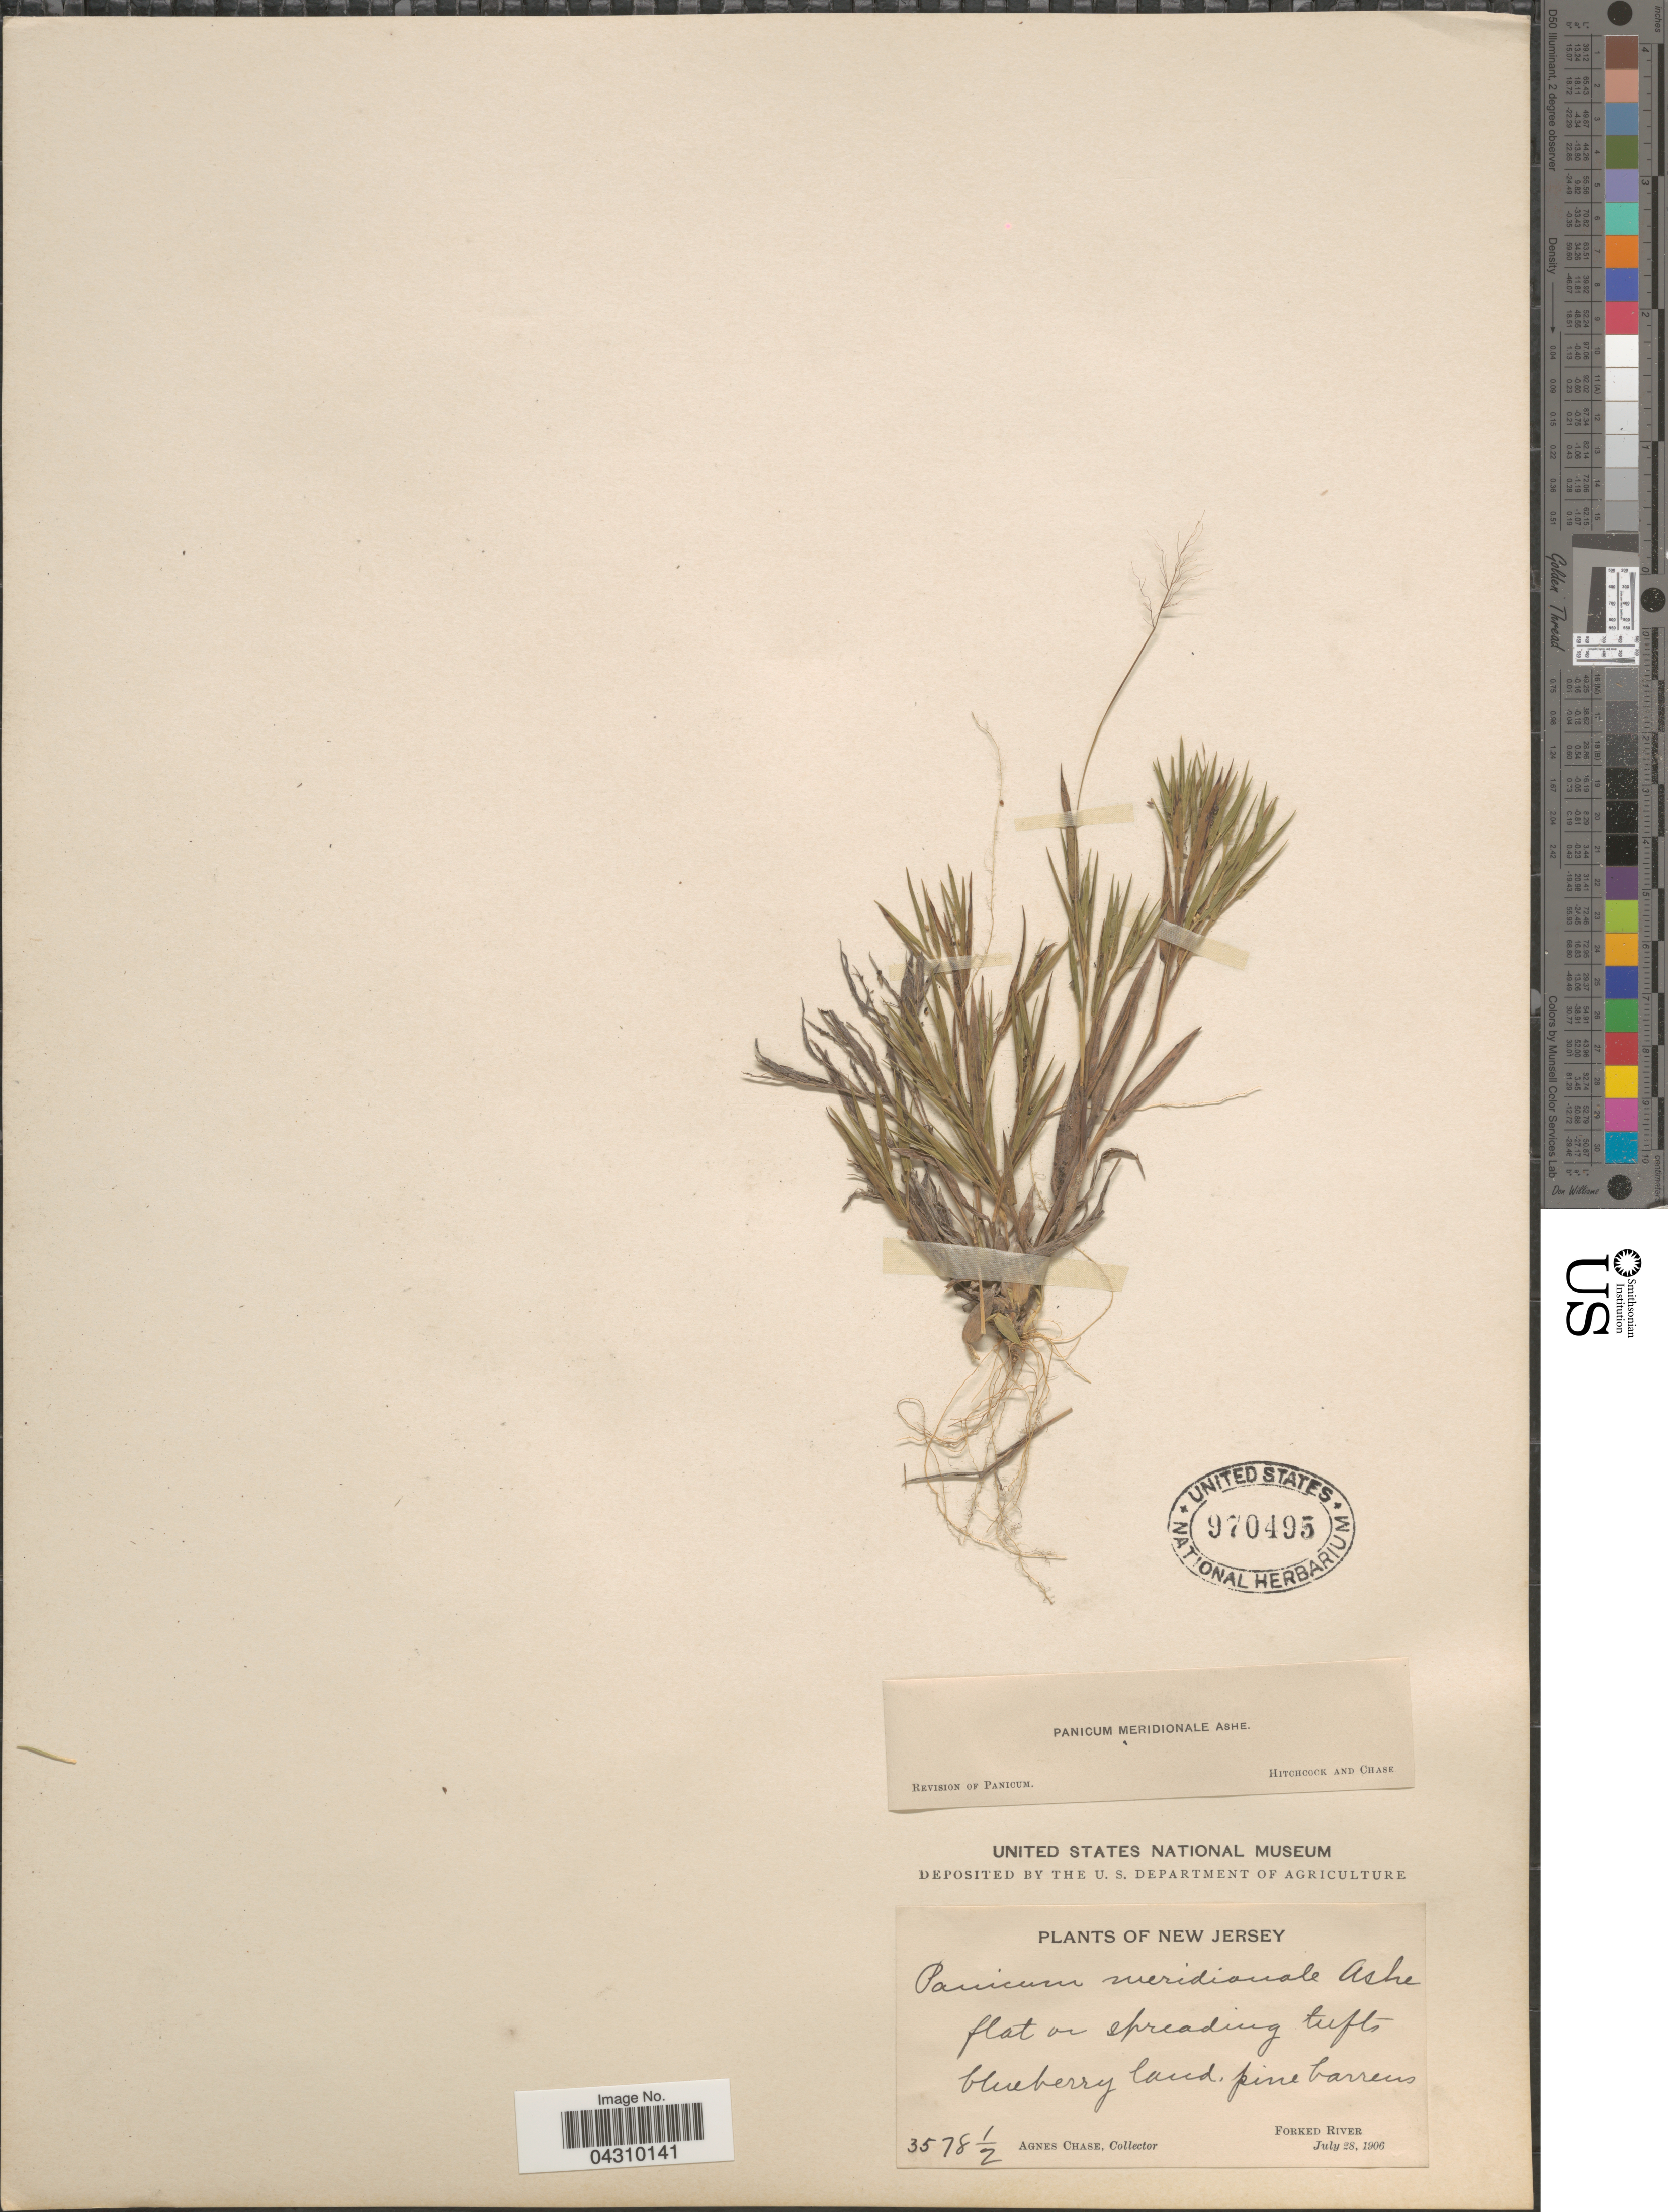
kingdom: Plantae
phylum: Tracheophyta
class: Liliopsida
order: Poales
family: Poaceae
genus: Dichanthelium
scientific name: Dichanthelium acuminatum var. acuminatum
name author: (Sw.) Gould & C.A. Clark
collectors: A. Chase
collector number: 3578½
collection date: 1906-07-28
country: United States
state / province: New Jersey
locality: Forked River.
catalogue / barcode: US 970495